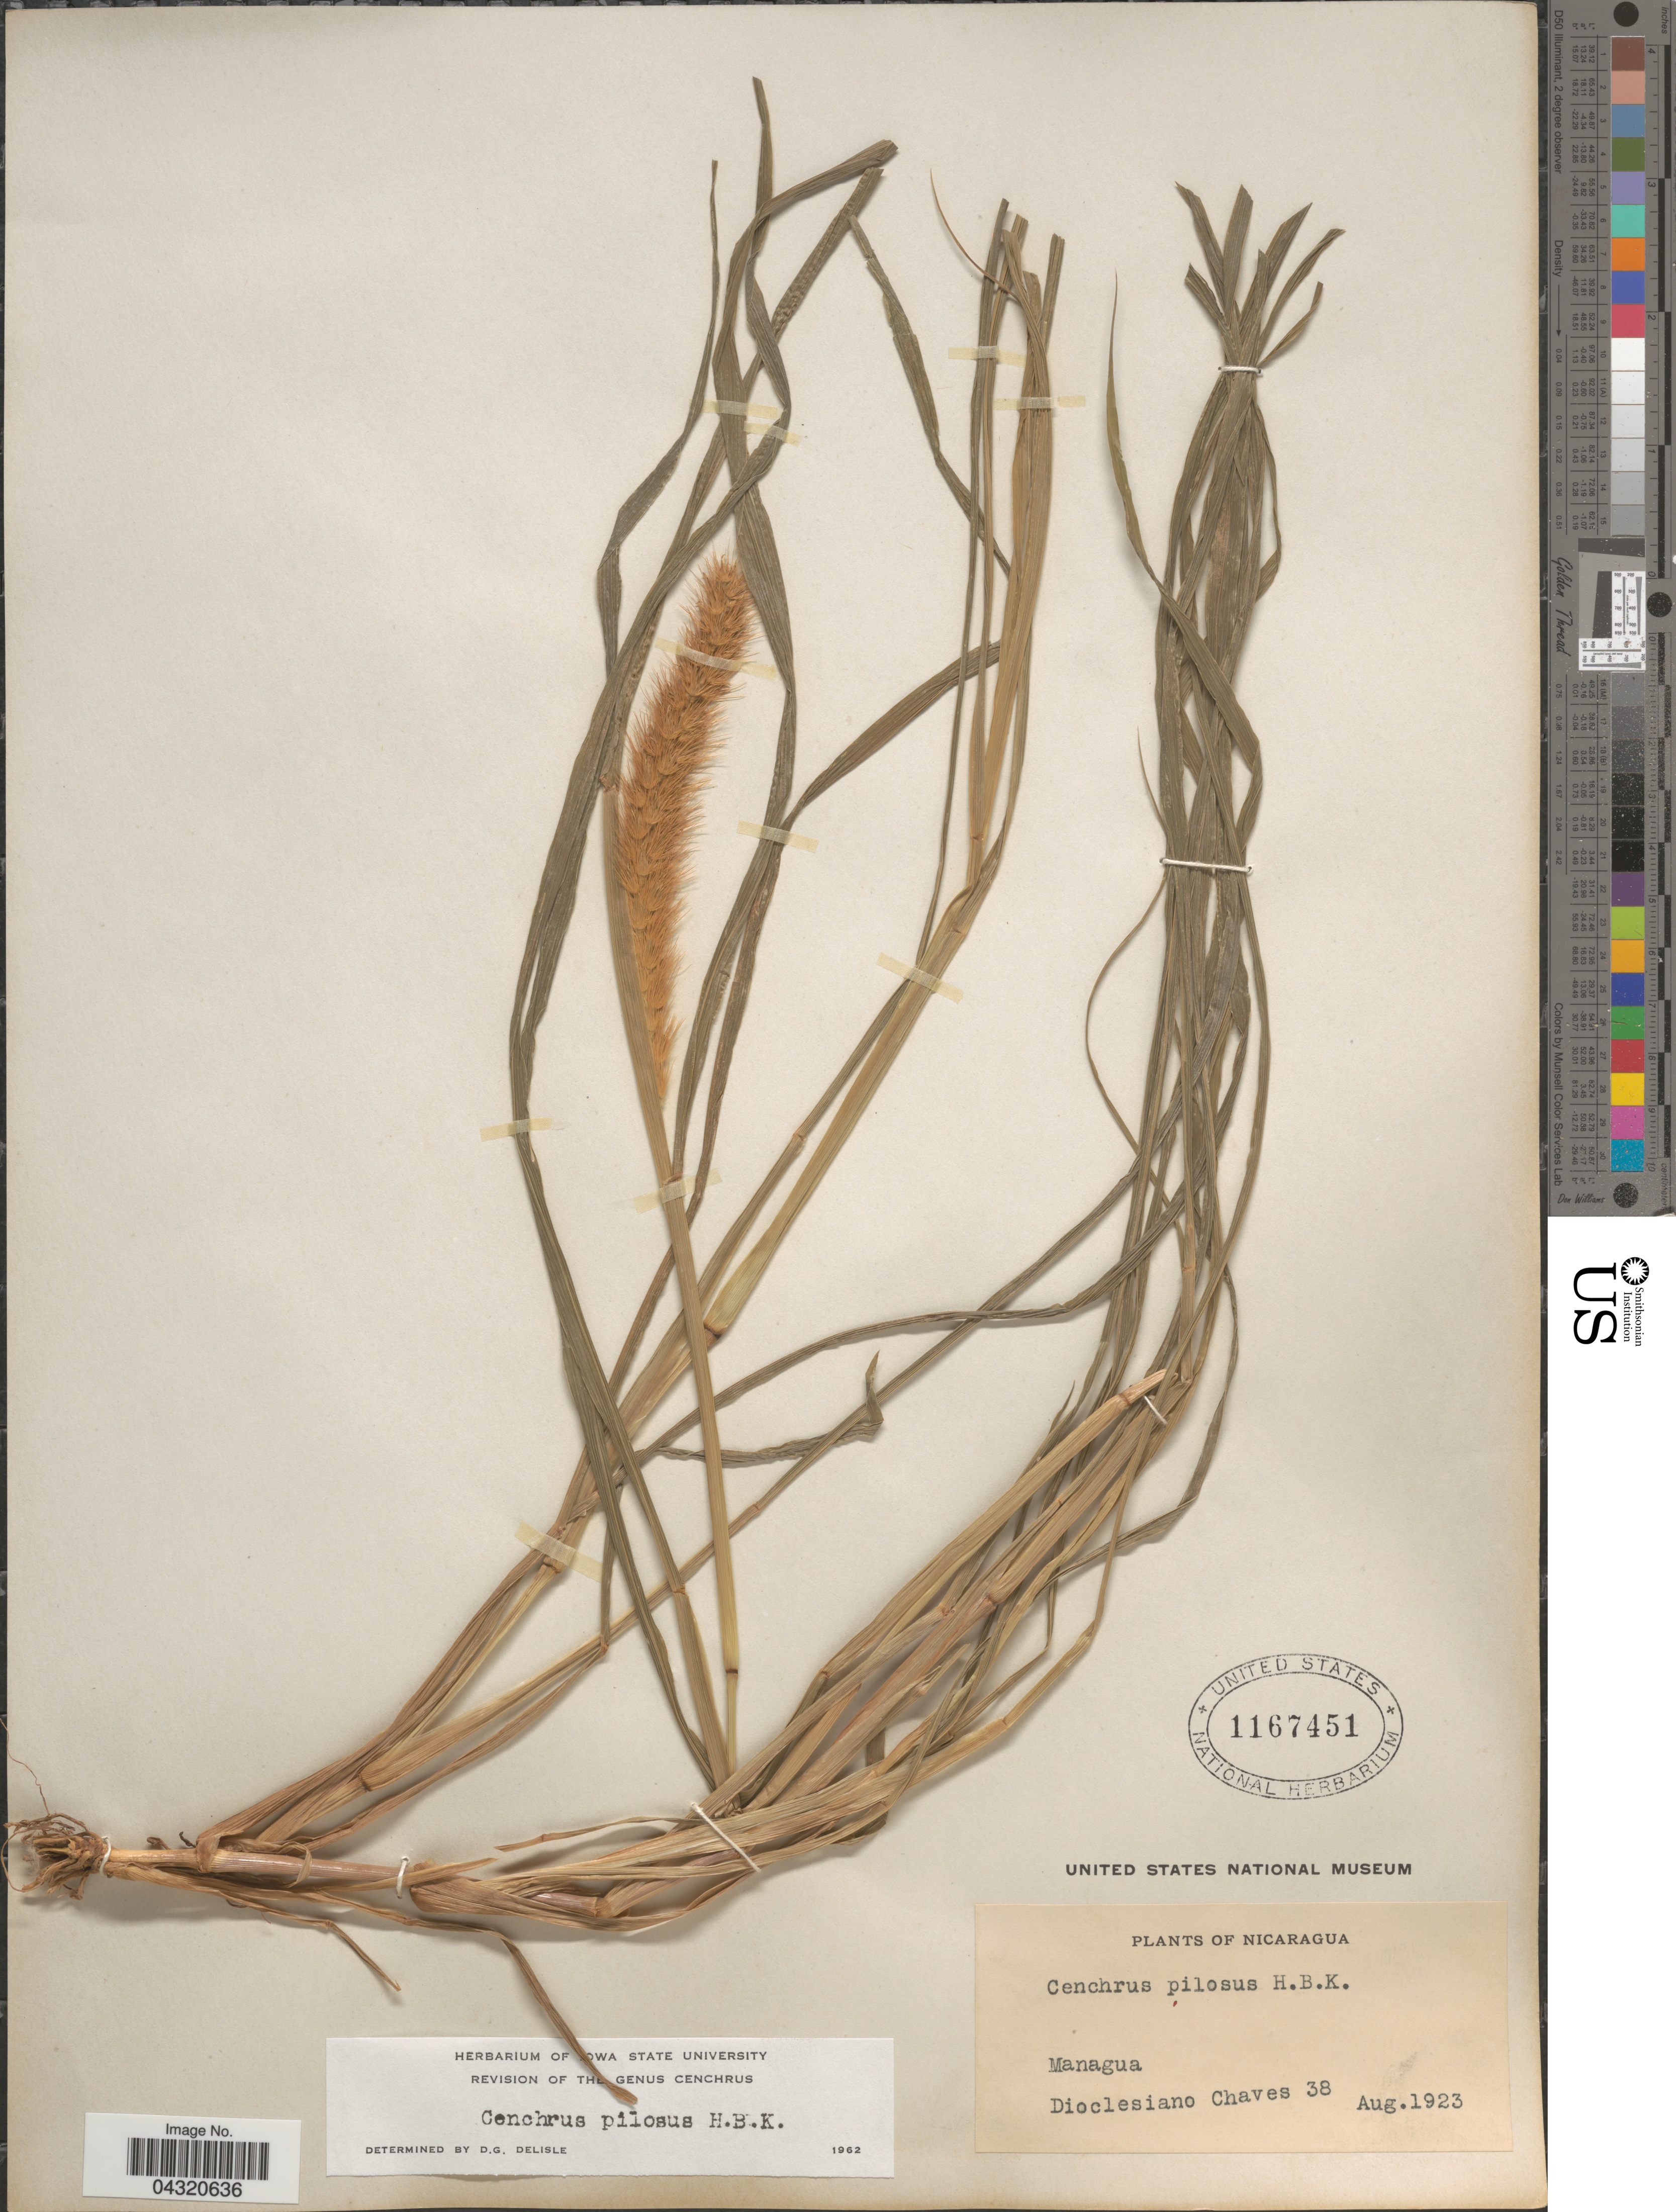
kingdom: Plantae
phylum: Tracheophyta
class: Liliopsida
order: Poales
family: Poaceae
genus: Cenchrus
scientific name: Cenchrus pilosus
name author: Kunth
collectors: D. Chaves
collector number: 38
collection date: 1923-08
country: Nicaragua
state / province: Managua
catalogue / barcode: US 1167451